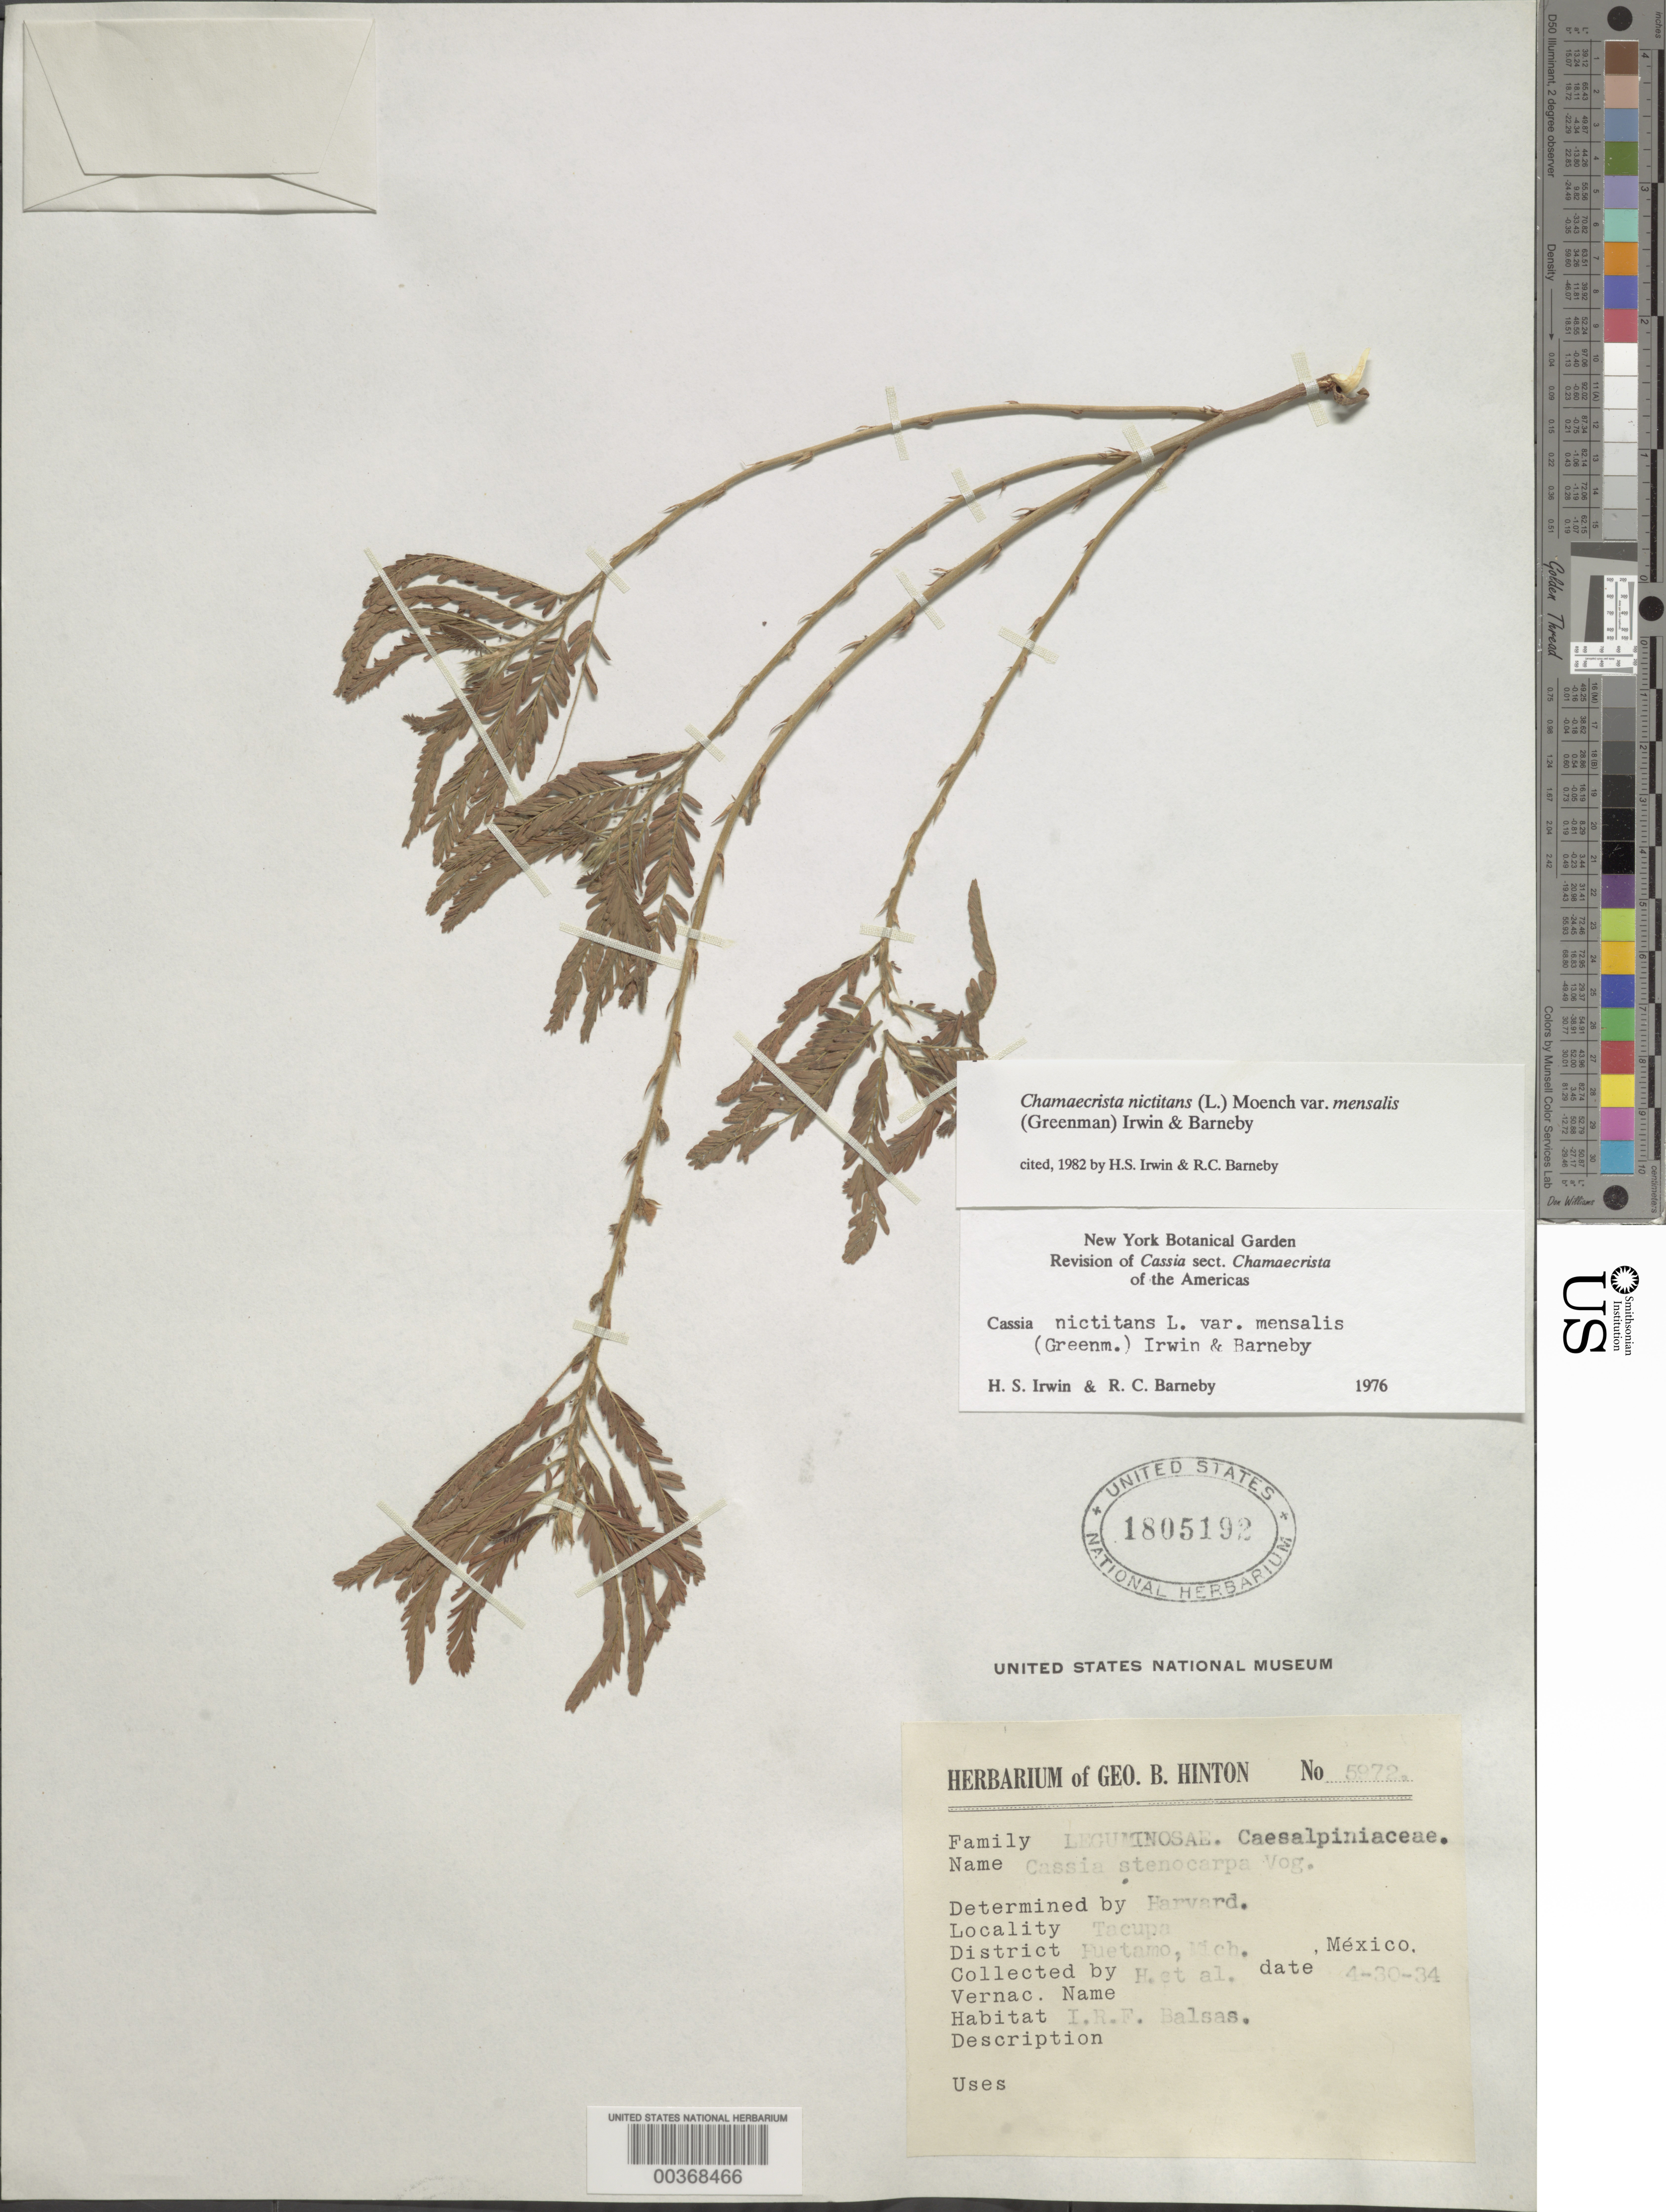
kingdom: Plantae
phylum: Tracheophyta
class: Magnoliopsida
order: Fabales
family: Fabaceae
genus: Chamaecrista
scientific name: Chamaecrista nictitans var. mensalis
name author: (Greenm.) H.S. Irwin & Barneby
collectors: G. B. Hinton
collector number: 5972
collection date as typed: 30 Apr 1934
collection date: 1934-04-30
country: Mexico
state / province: Michoacán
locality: Puetamo mun. (?), tacupa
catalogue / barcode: US 1805192